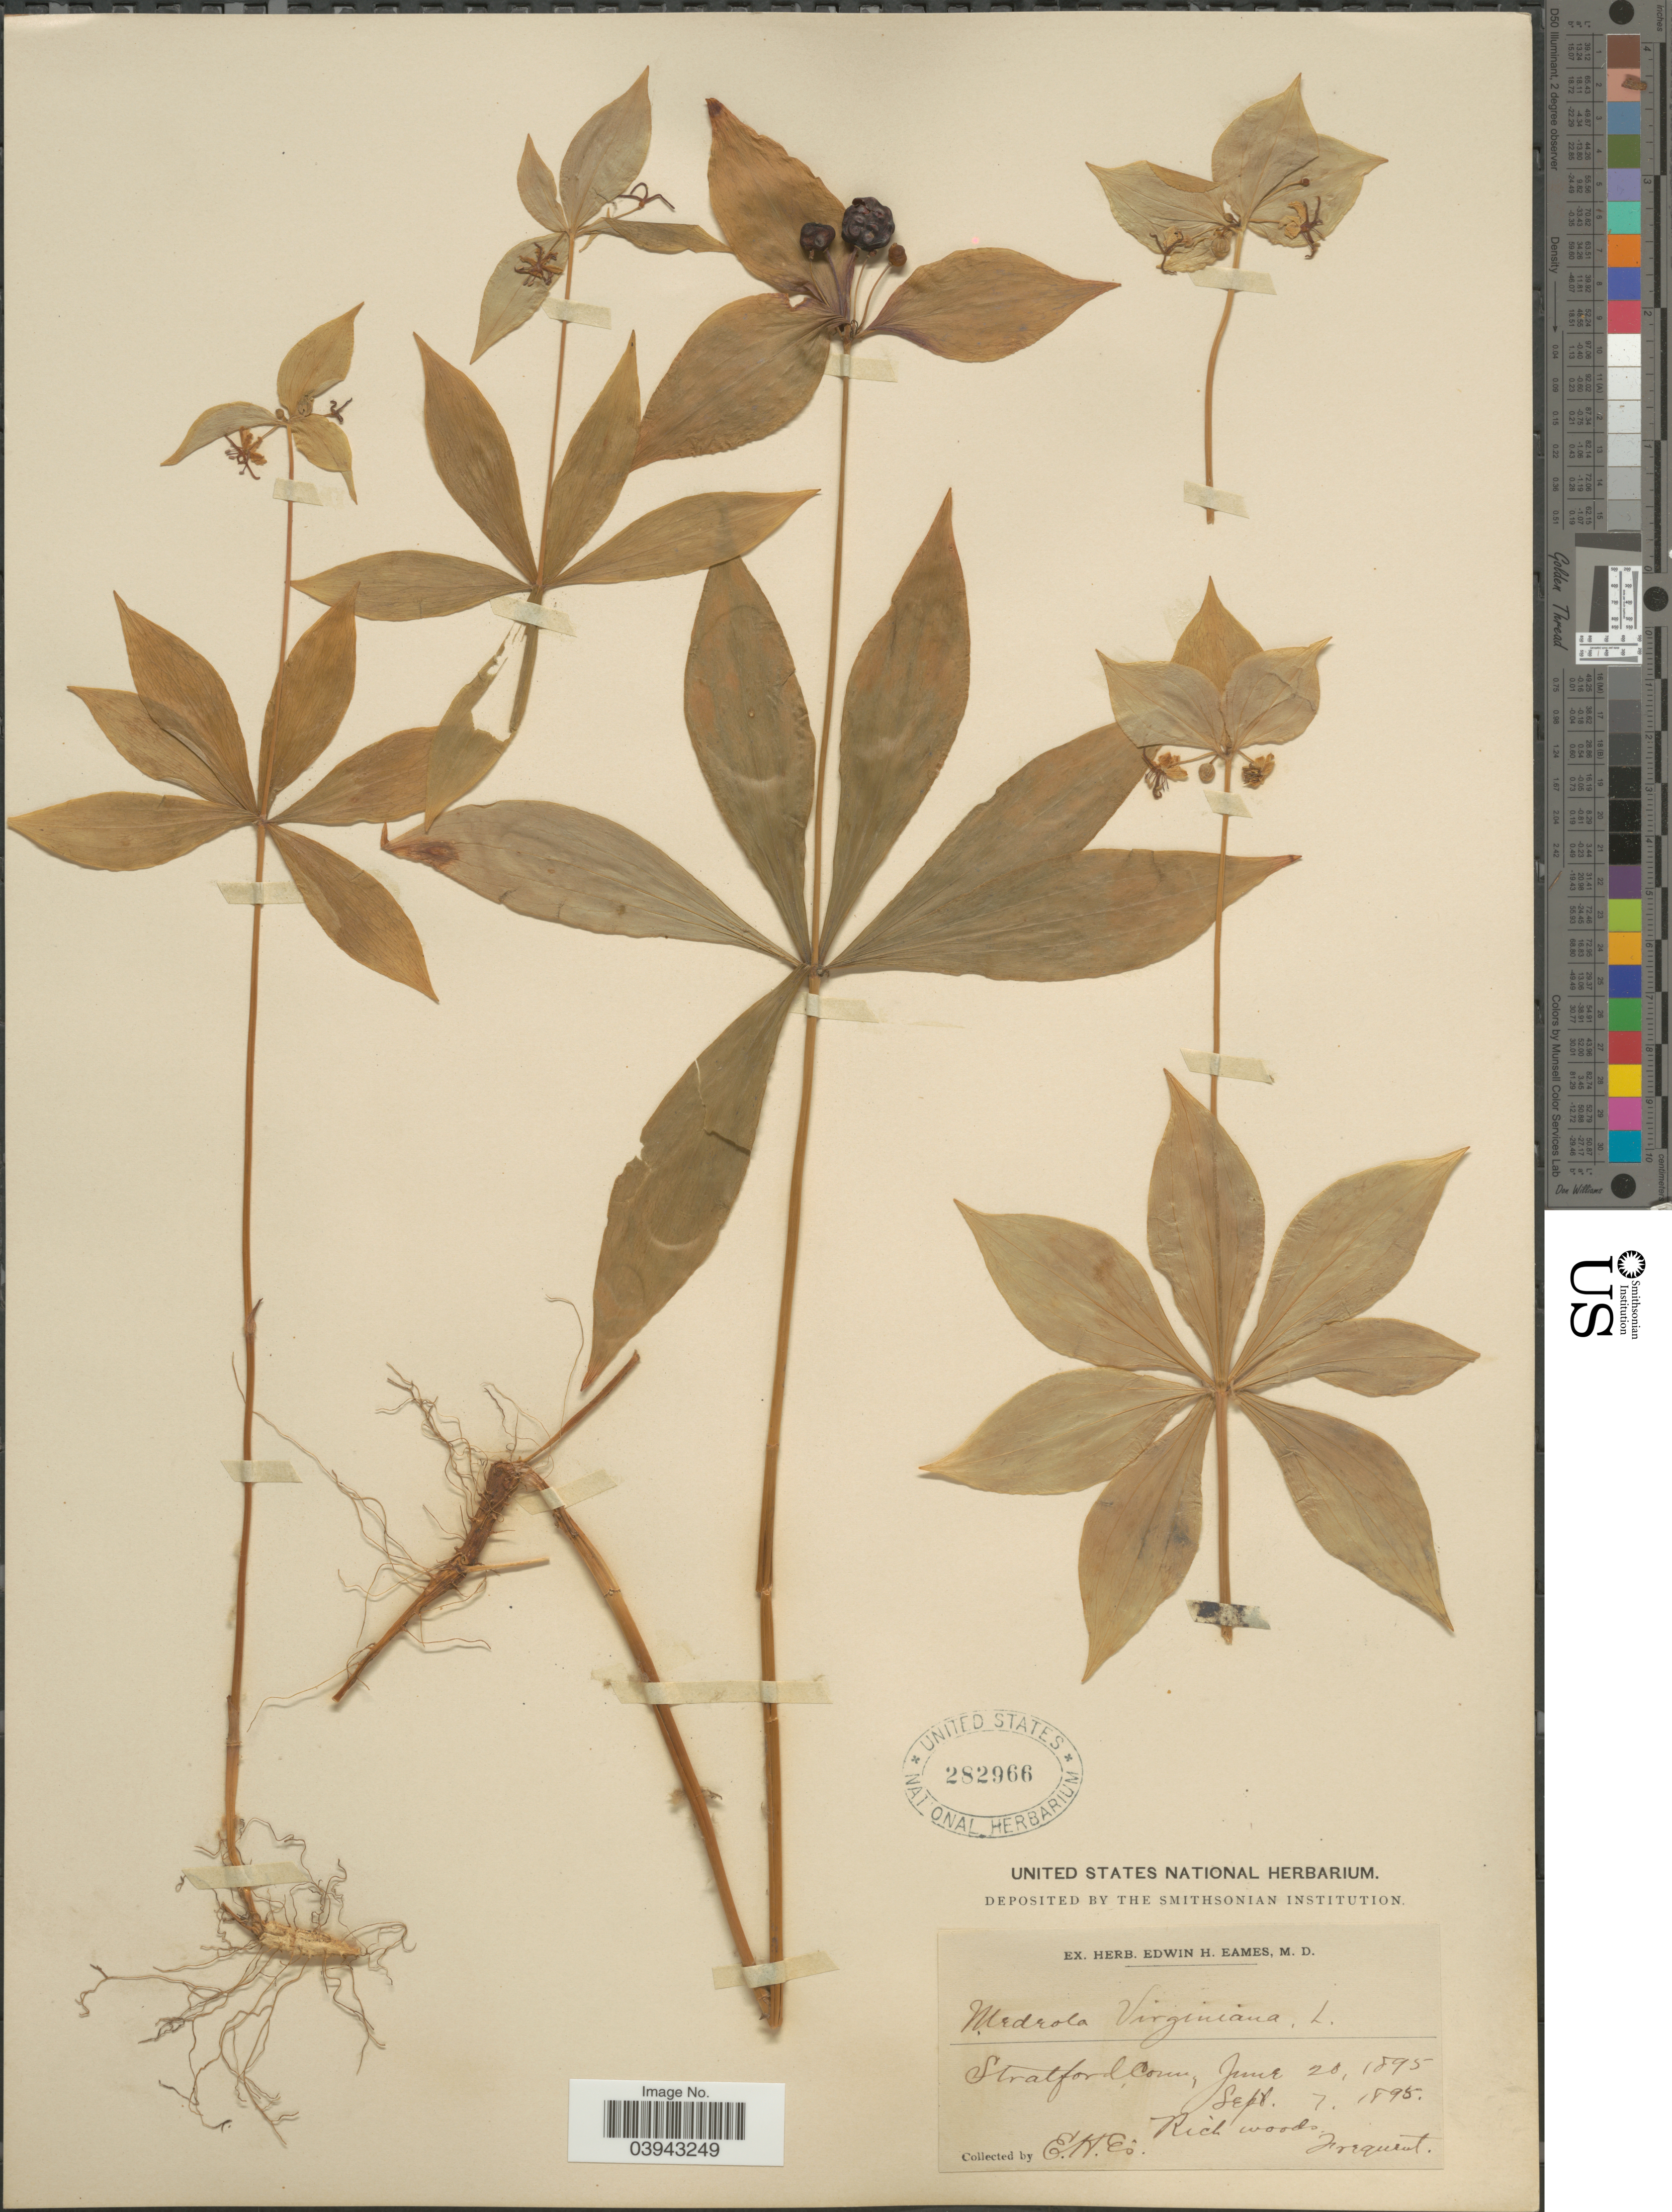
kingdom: Plantae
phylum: Tracheophyta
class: Liliopsida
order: Liliales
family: Liliaceae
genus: Medeola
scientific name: Medeola virginiana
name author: (L.) Desf.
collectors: E. H. Eames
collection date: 1895-06-20/1895-09-07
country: United States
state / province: Connecticut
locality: Stratford.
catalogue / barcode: US 282966